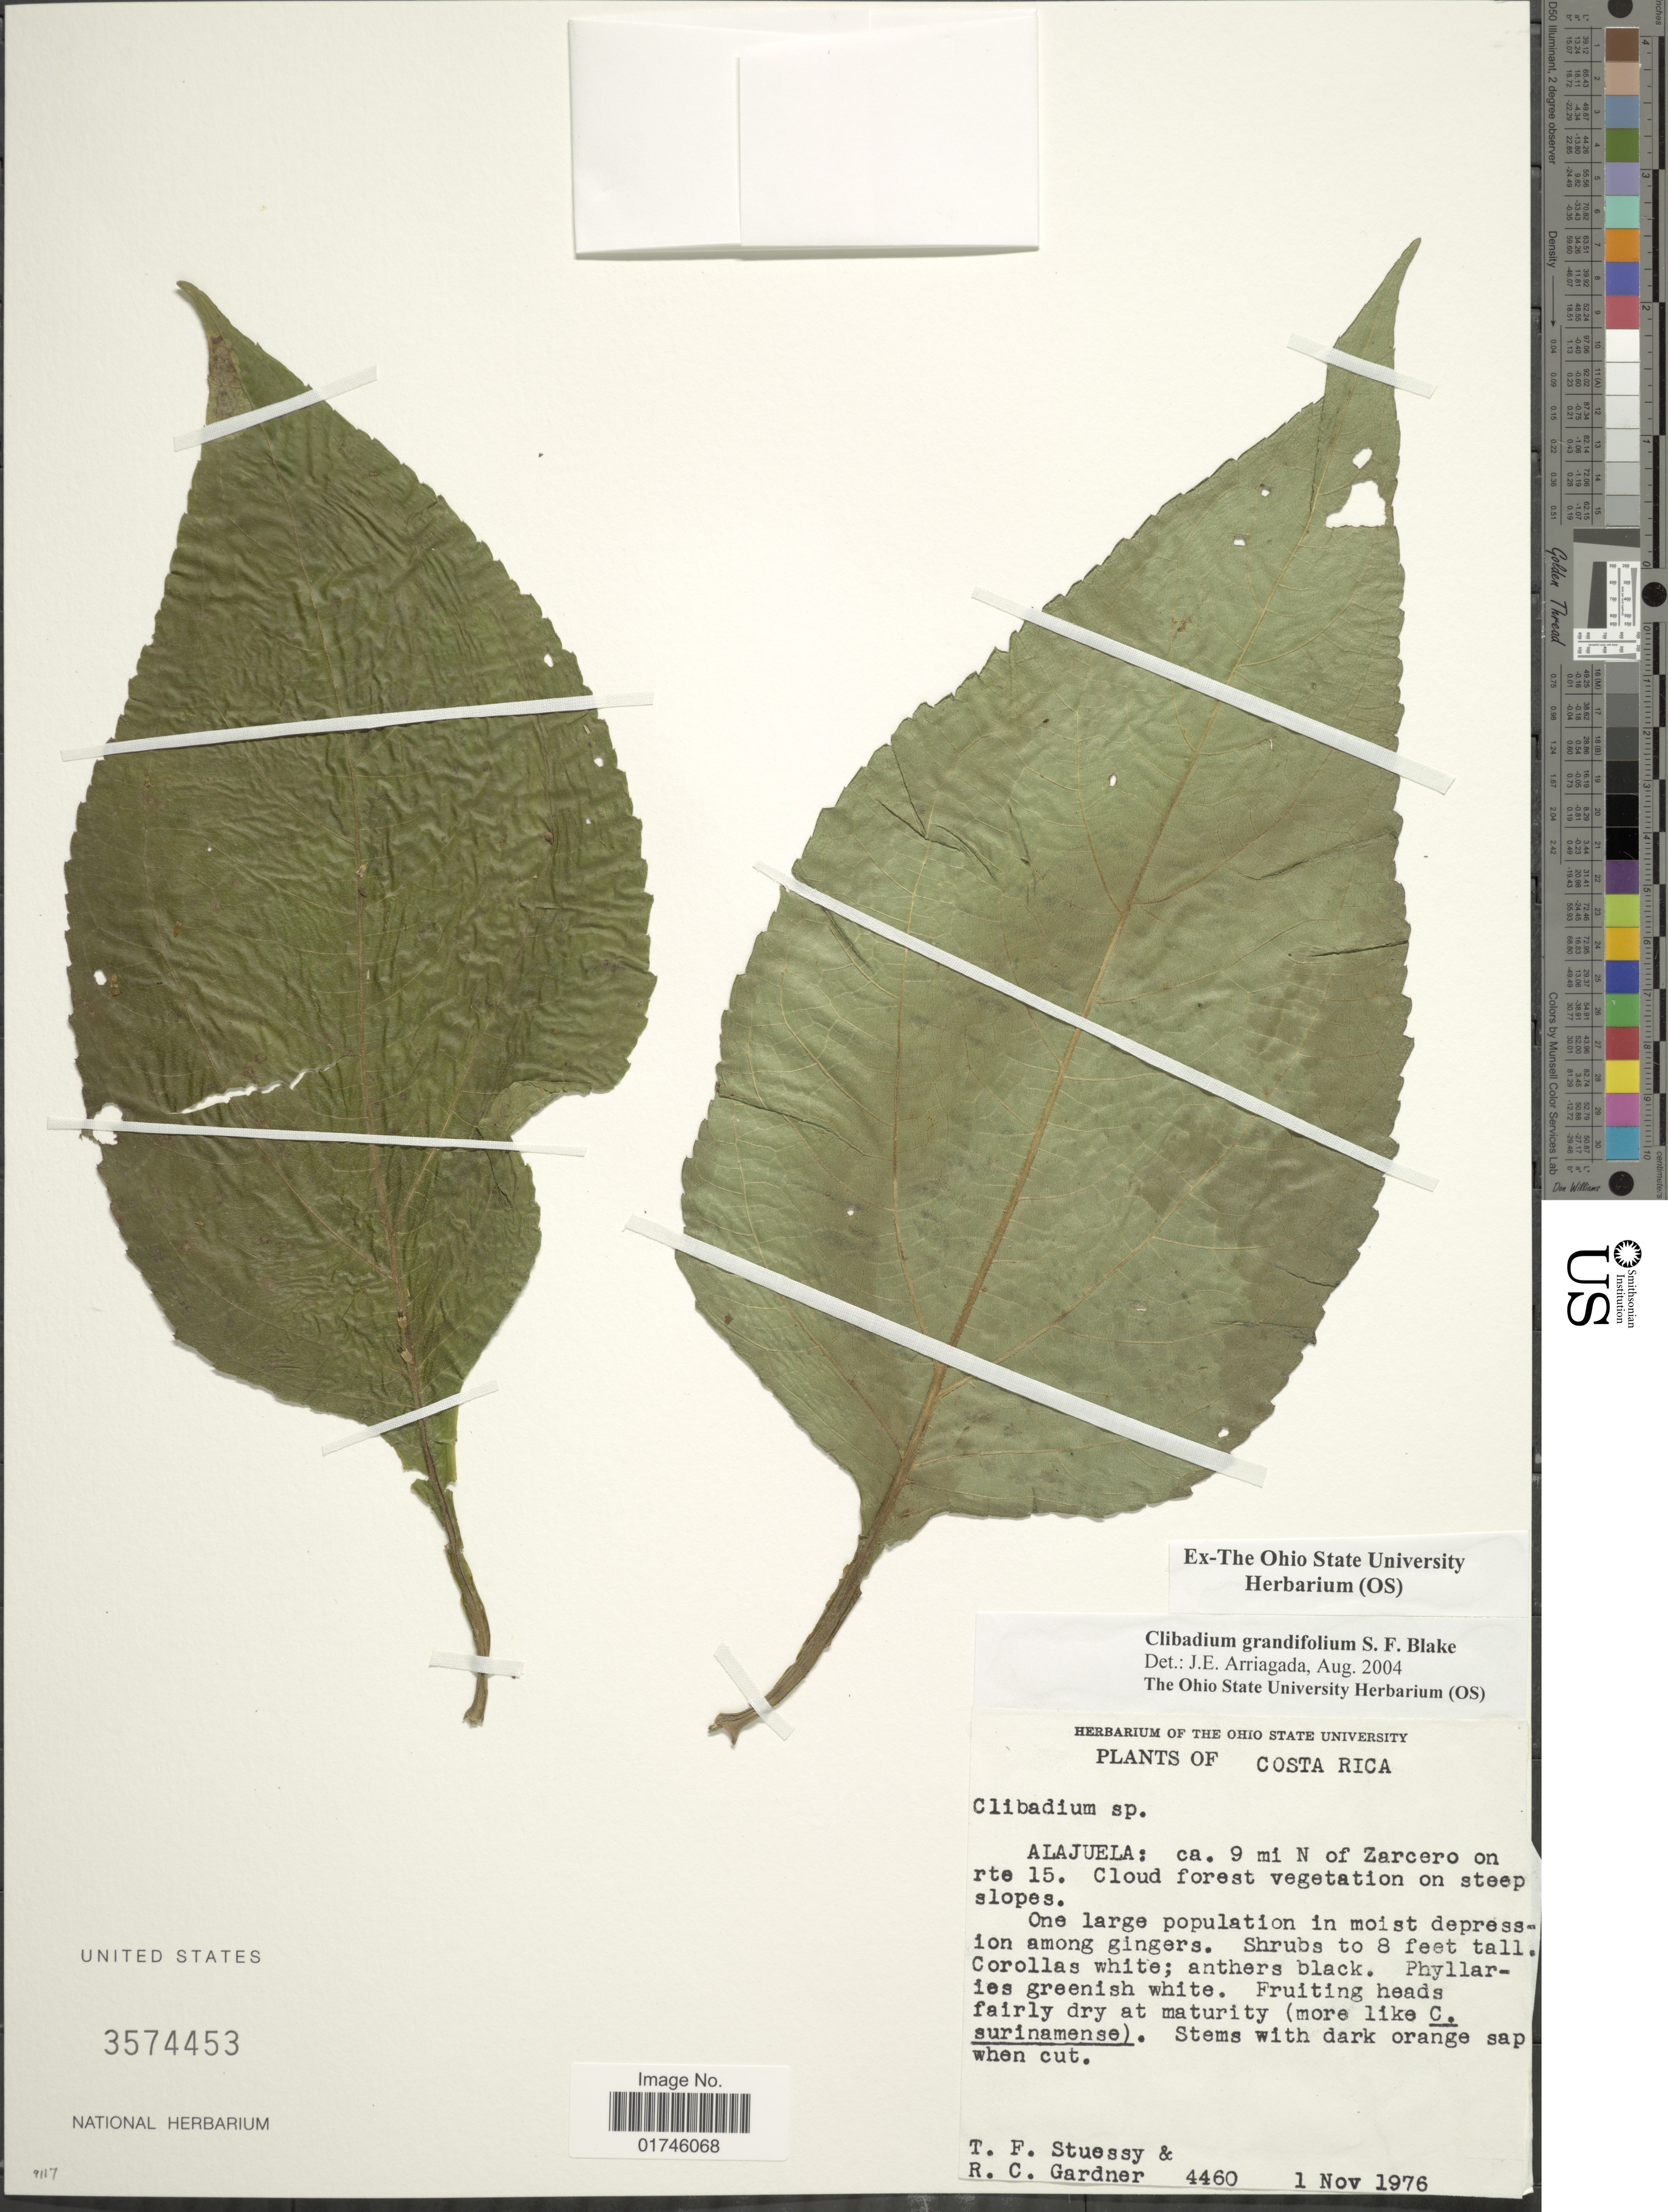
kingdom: Plantae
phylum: Tracheophyta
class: Magnoliopsida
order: Asterales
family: Asteraceae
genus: Clibadium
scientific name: Clibadium grandifolium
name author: S.F. Blake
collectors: T. Stuessy & R. C. Gardner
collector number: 4460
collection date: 1976-11-01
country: Costa Rica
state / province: Alajuela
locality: Alajuela: ca. 9 mi N of Zarcero on rte 15.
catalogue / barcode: US 3574453